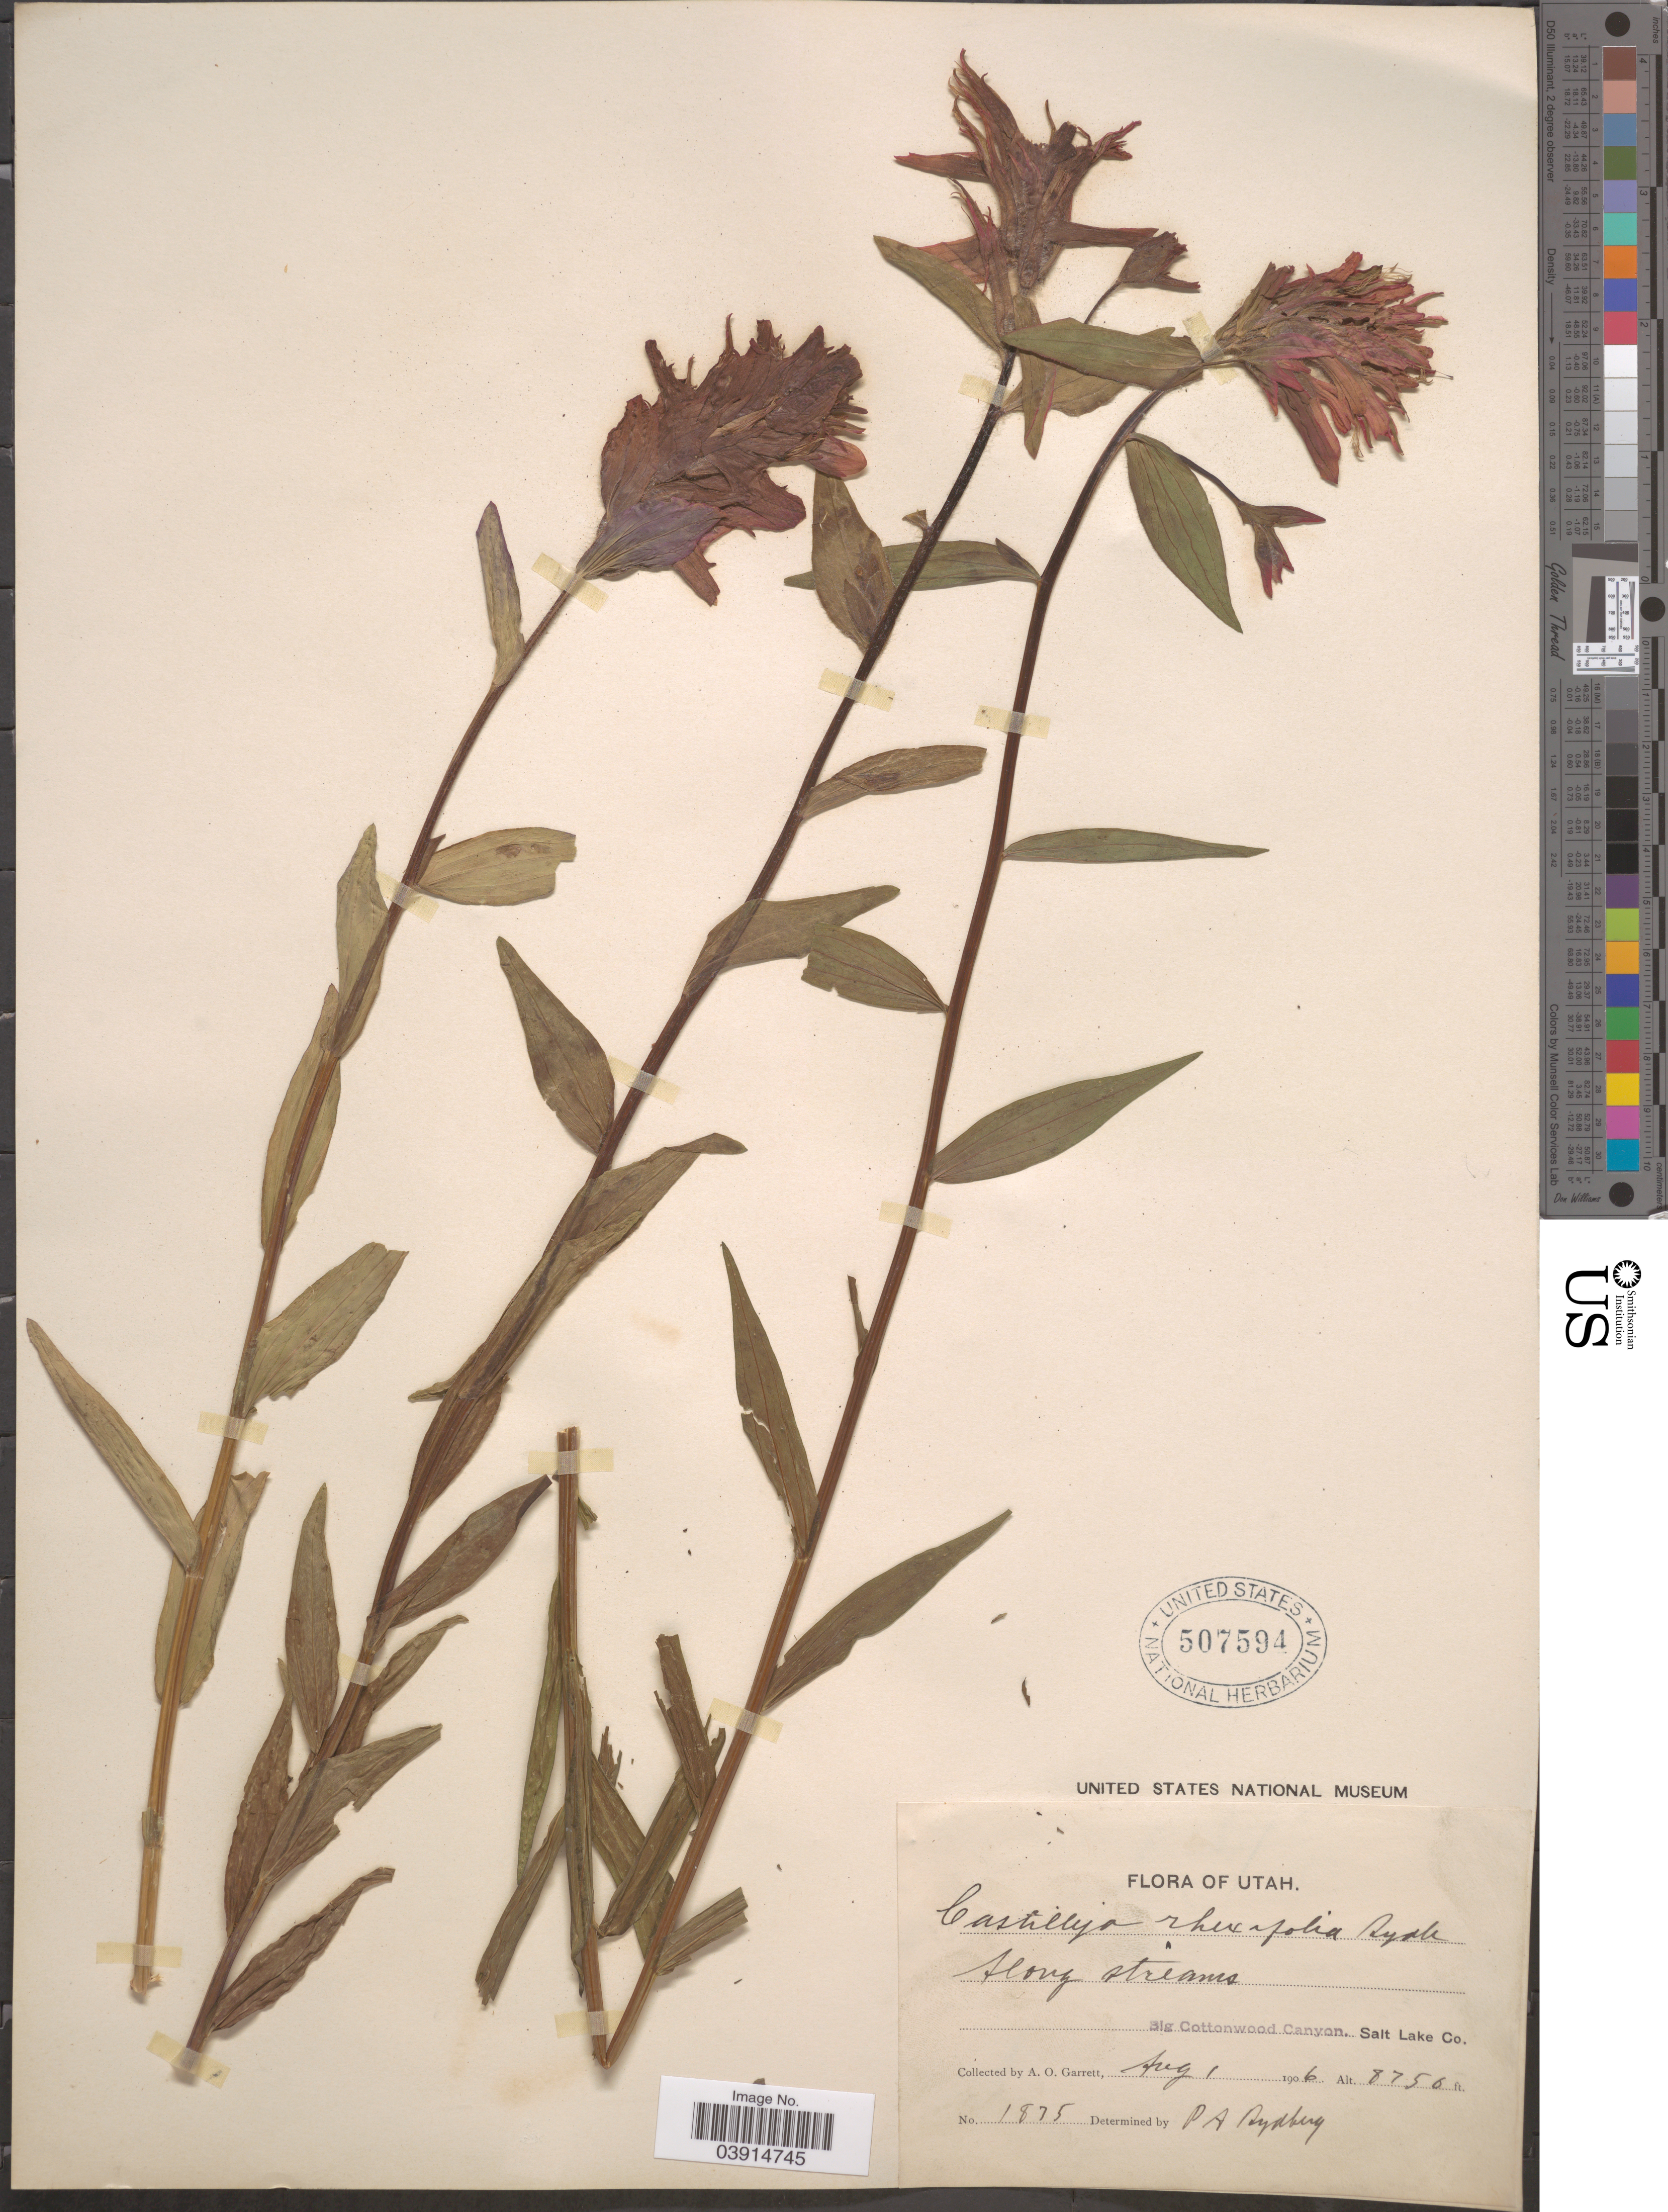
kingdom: Plantae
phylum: Tracheophyta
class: Magnoliopsida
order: Lamiales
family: Orobanchaceae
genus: Castilleja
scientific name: Castilleja sp.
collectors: A. O. Garrett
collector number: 1835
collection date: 1906-08-01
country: United States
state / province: Utah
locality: Big Cottonwood Canyon. Salt Lake Co.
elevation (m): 2669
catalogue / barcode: US 507594